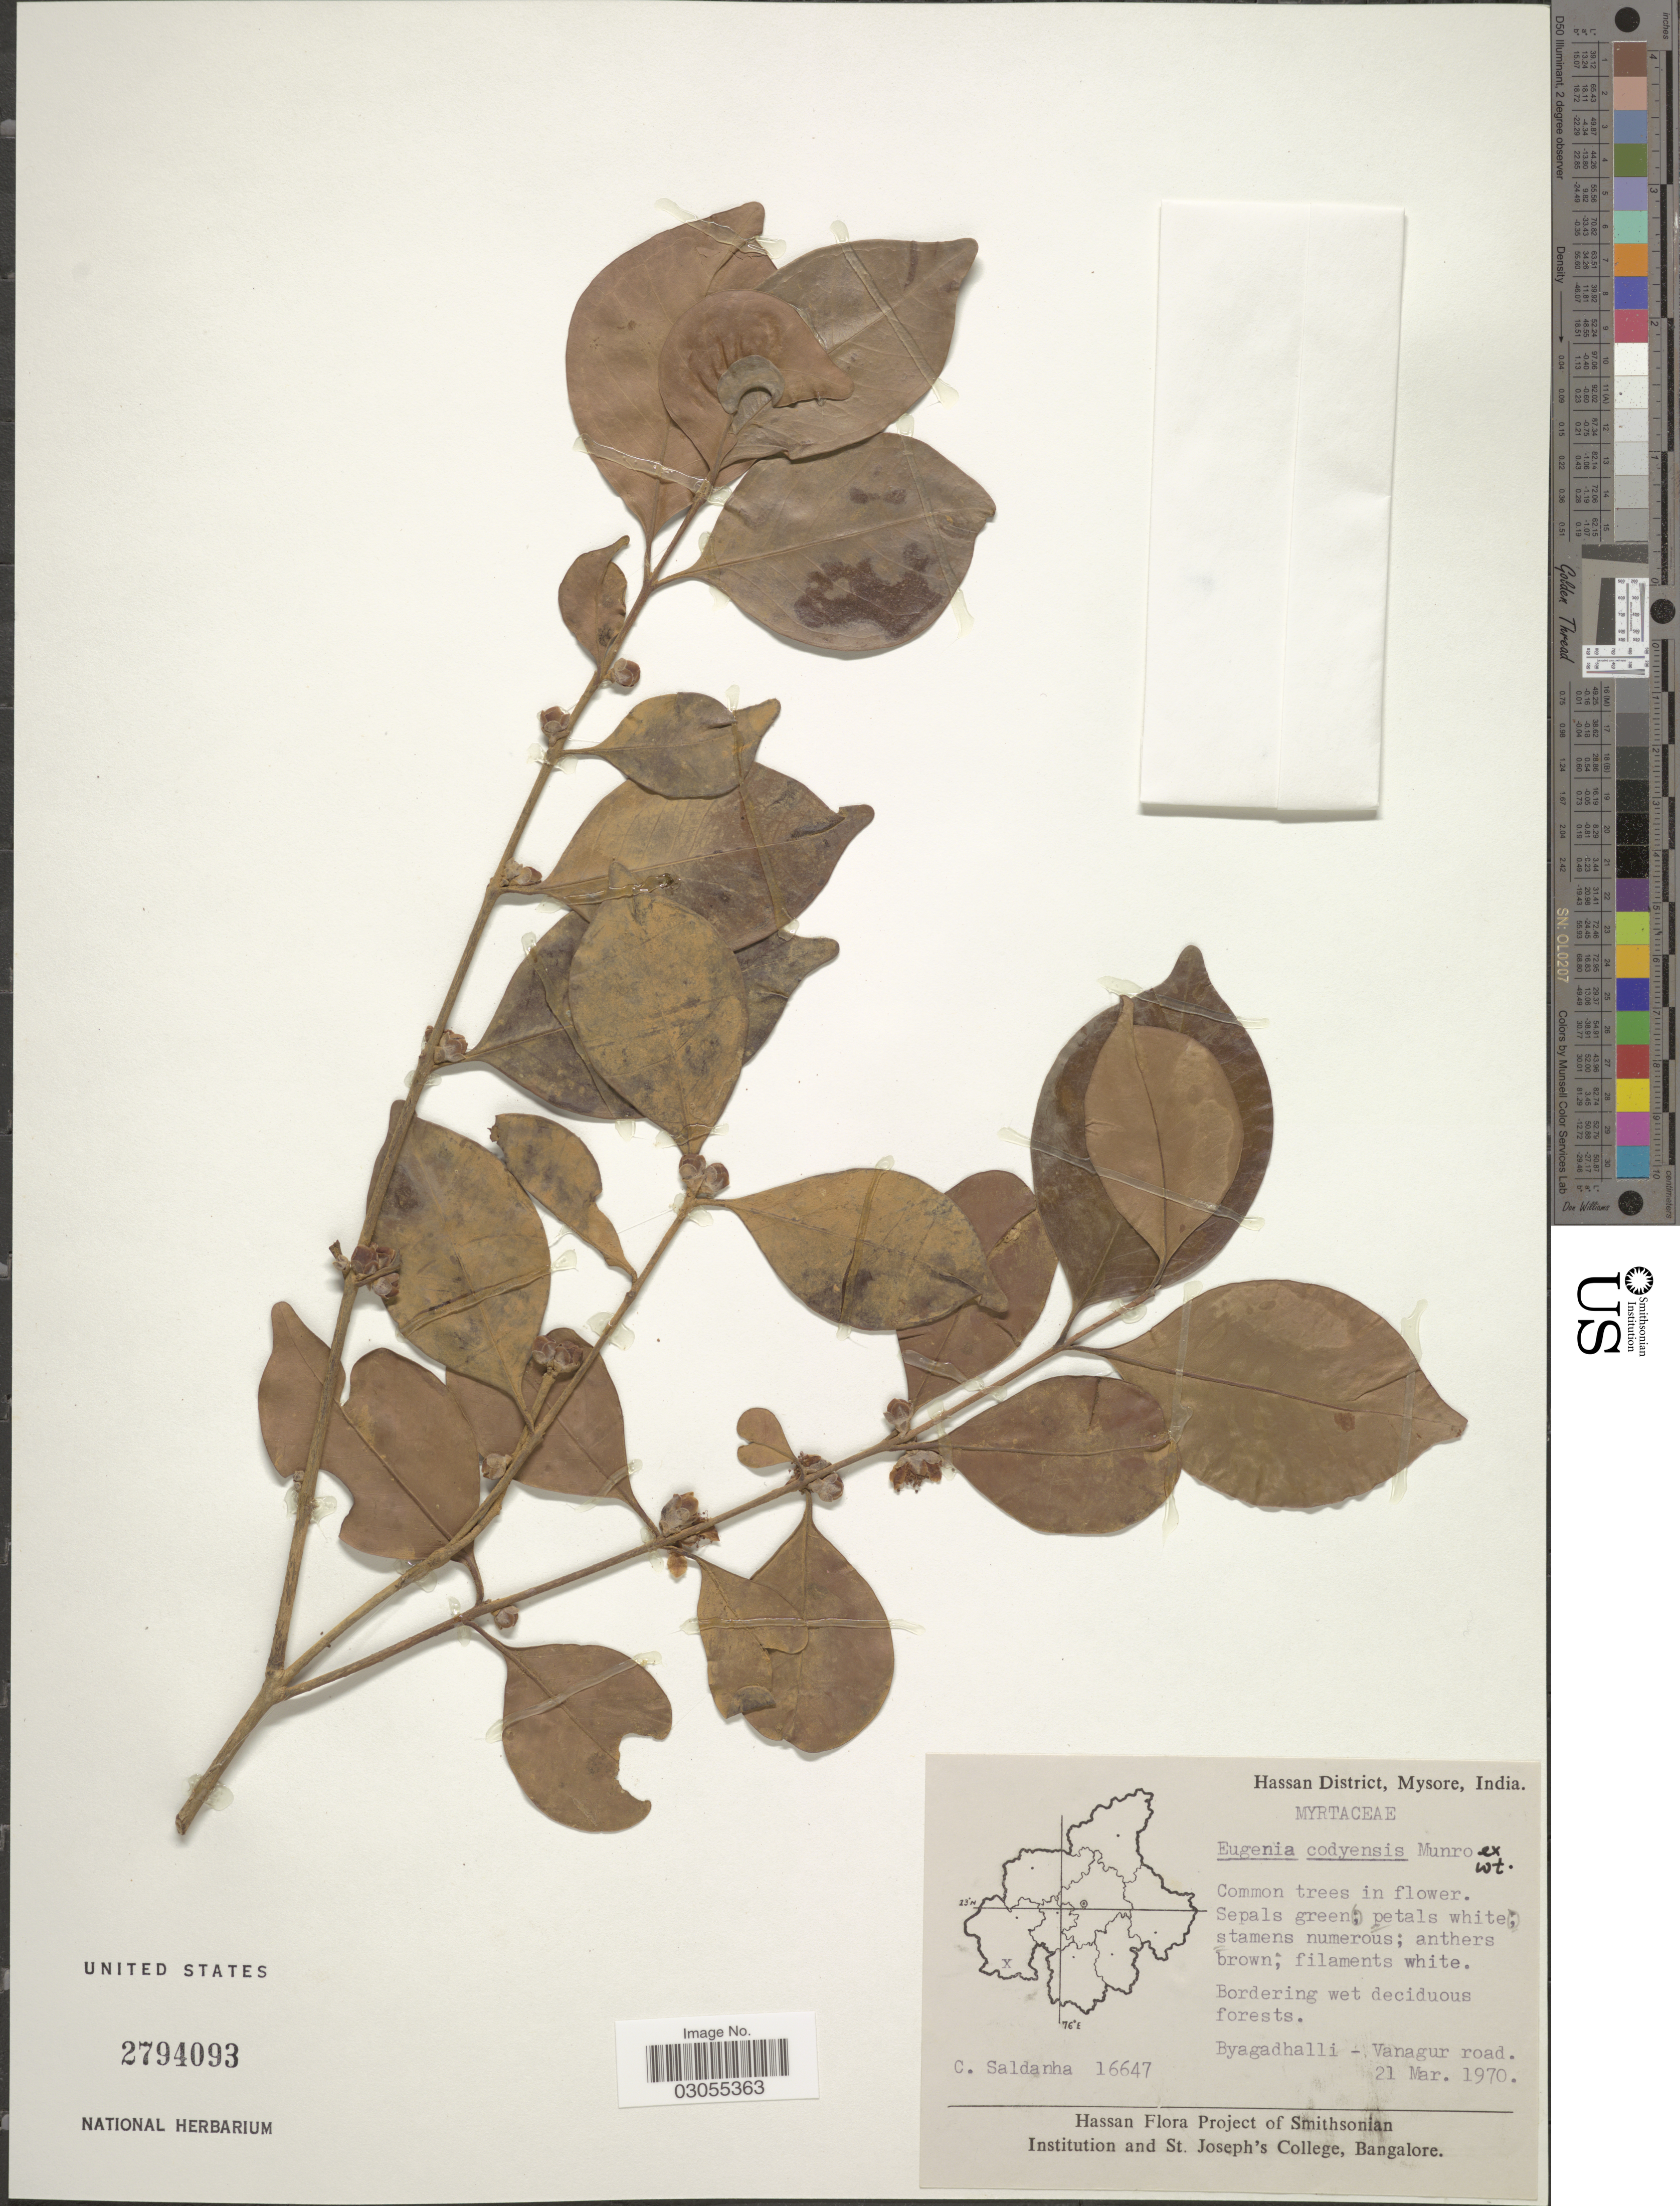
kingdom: Plantae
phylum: Tracheophyta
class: Magnoliopsida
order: Myrtales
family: Myrtaceae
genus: Eugenia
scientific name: Eugenia codyensis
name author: Munro ex Wight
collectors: C. J. Saldanha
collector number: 16647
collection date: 1970-03-21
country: India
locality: Hassan District, Mysore. Byagadhalli - Vanagur road.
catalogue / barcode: US 2794093